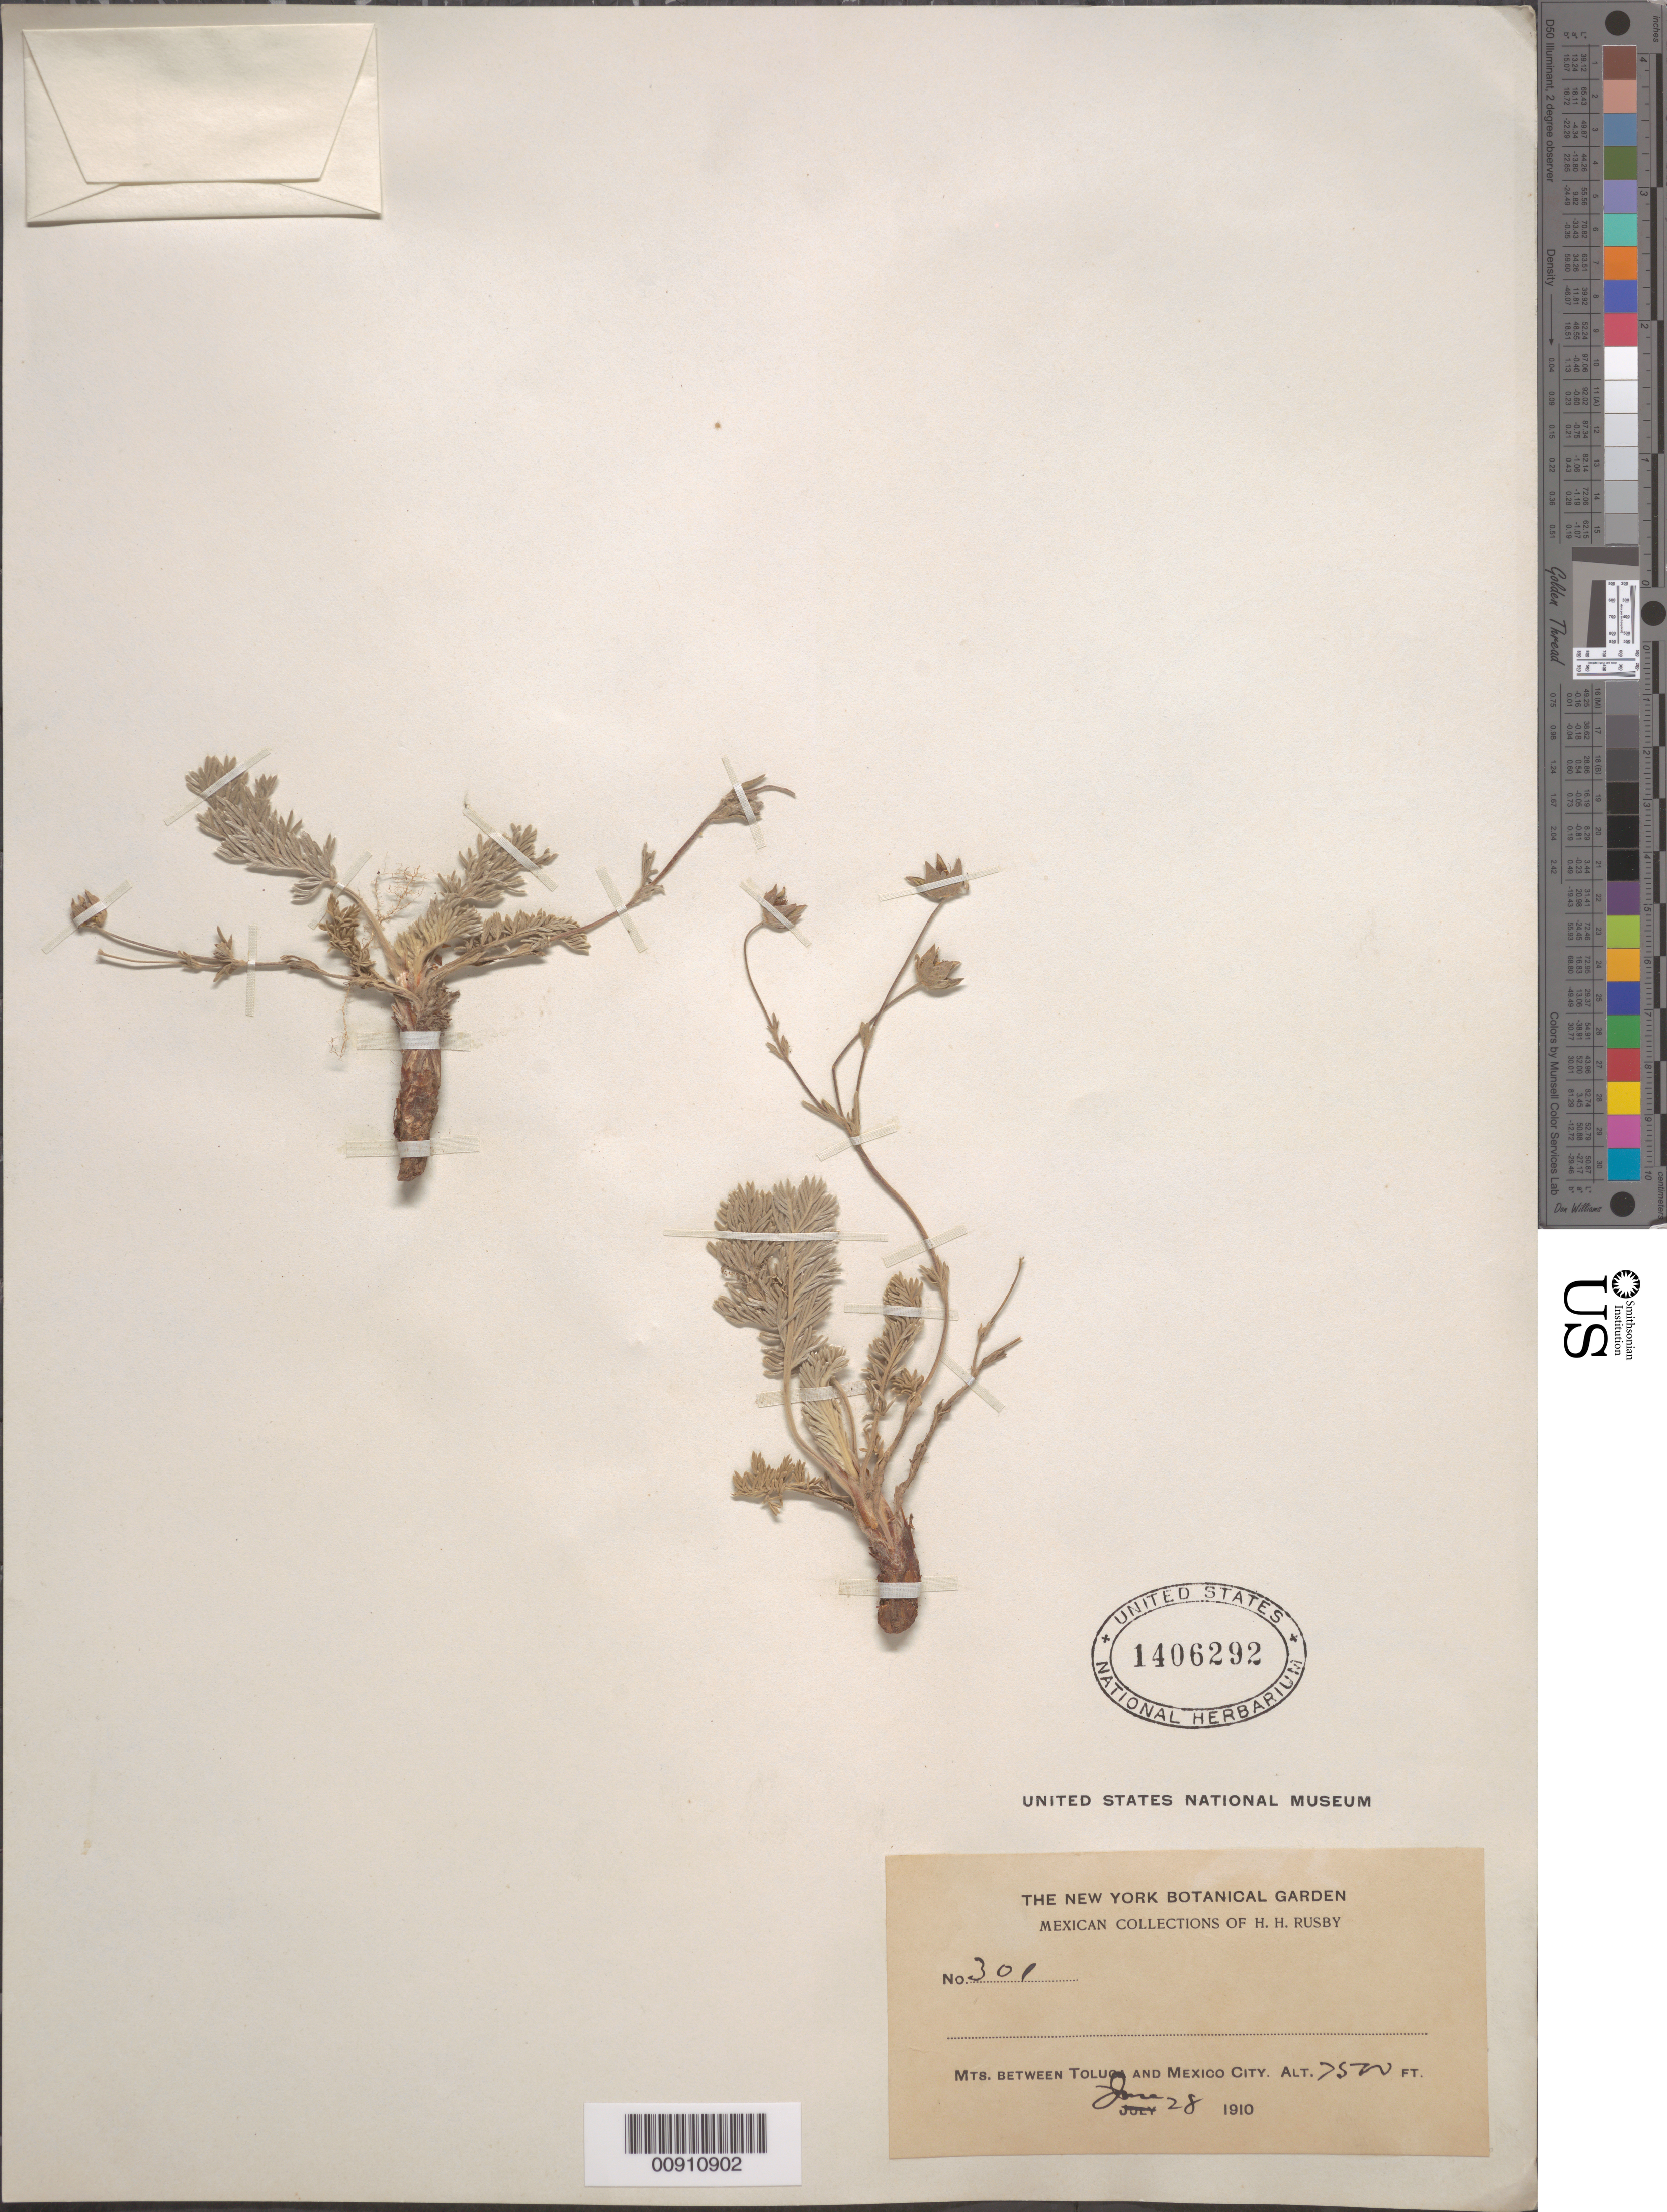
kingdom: Plantae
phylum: Tracheophyta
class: Magnoliopsida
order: Rosales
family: Rosaceae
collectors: H. H. Rusby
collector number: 301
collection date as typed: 28 Jun 1910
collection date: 1910-06-28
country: Mexico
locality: Mts. Between Toluca and Mexico City.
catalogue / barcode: US 1406292